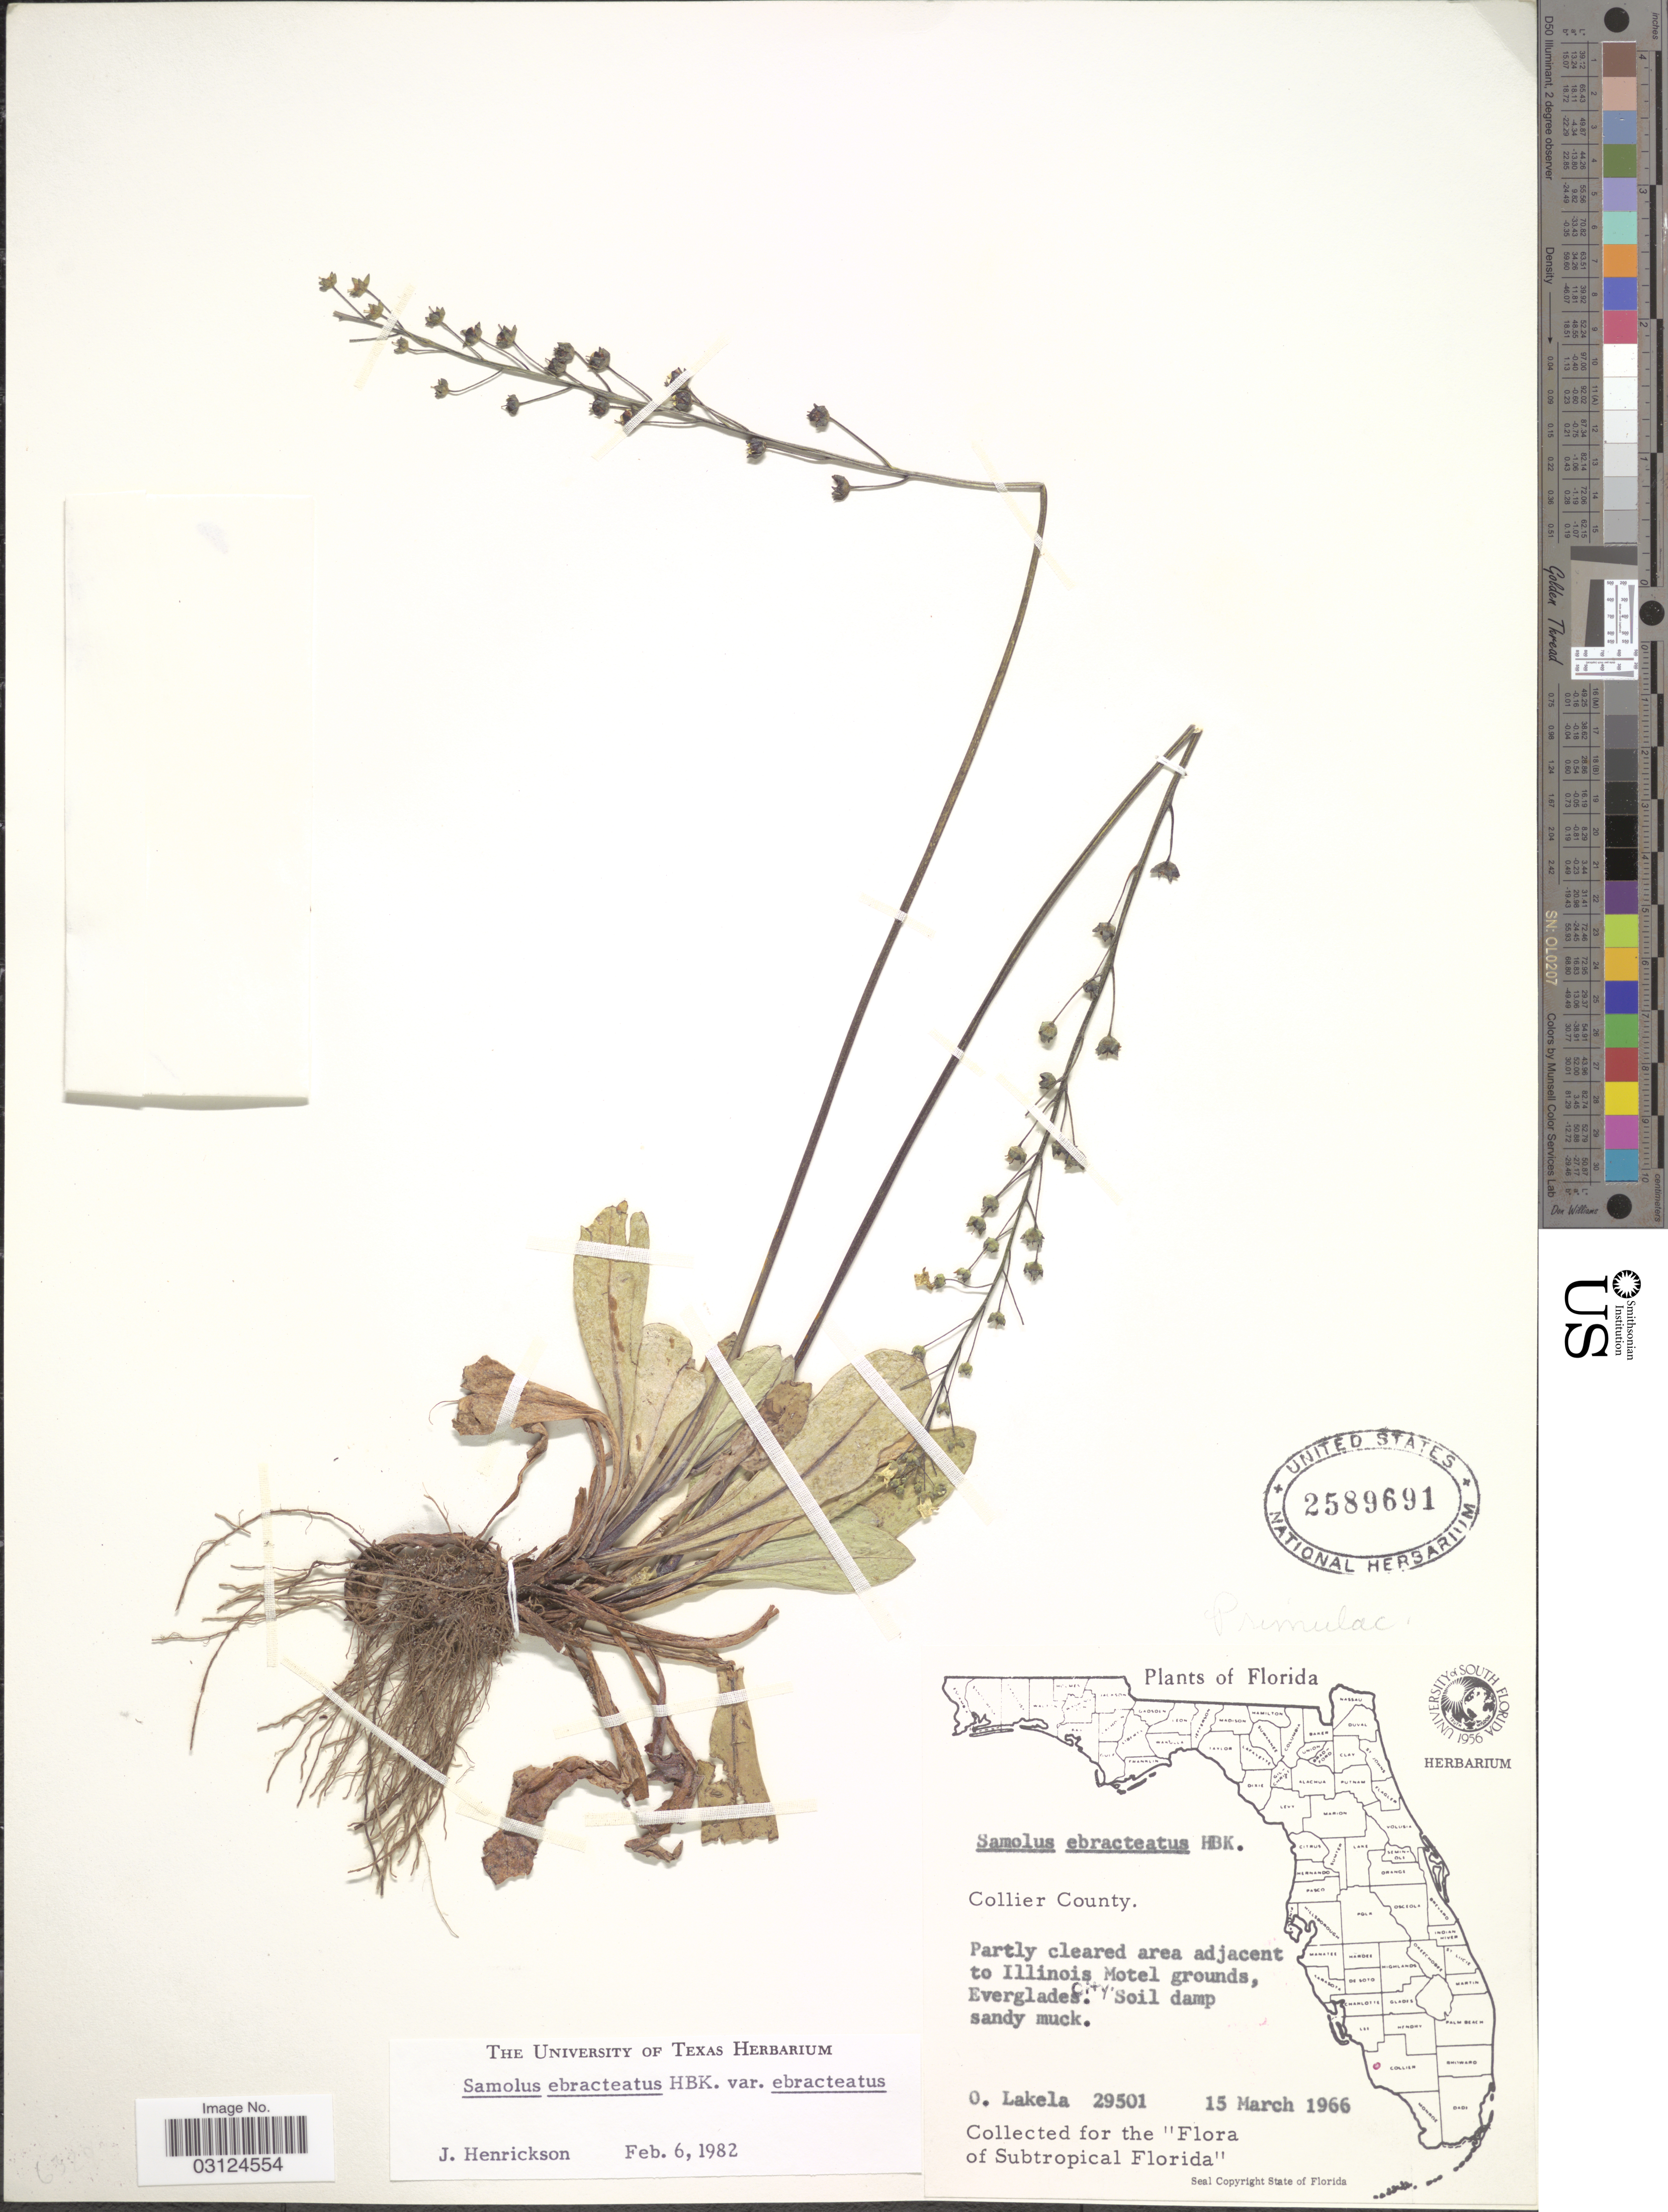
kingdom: Plantae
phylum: Tracheophyta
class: Magnoliopsida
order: Ericales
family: Primulaceae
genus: Samolus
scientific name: Samolus ebracteatus subsp. ebracteatus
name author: Kunth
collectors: O. Lakela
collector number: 29501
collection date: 1966-03-15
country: United States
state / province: Florida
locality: Collier County. Partly cleared area adjacent to Illinois Motel grounds, Everglades City.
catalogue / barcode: US 2589691